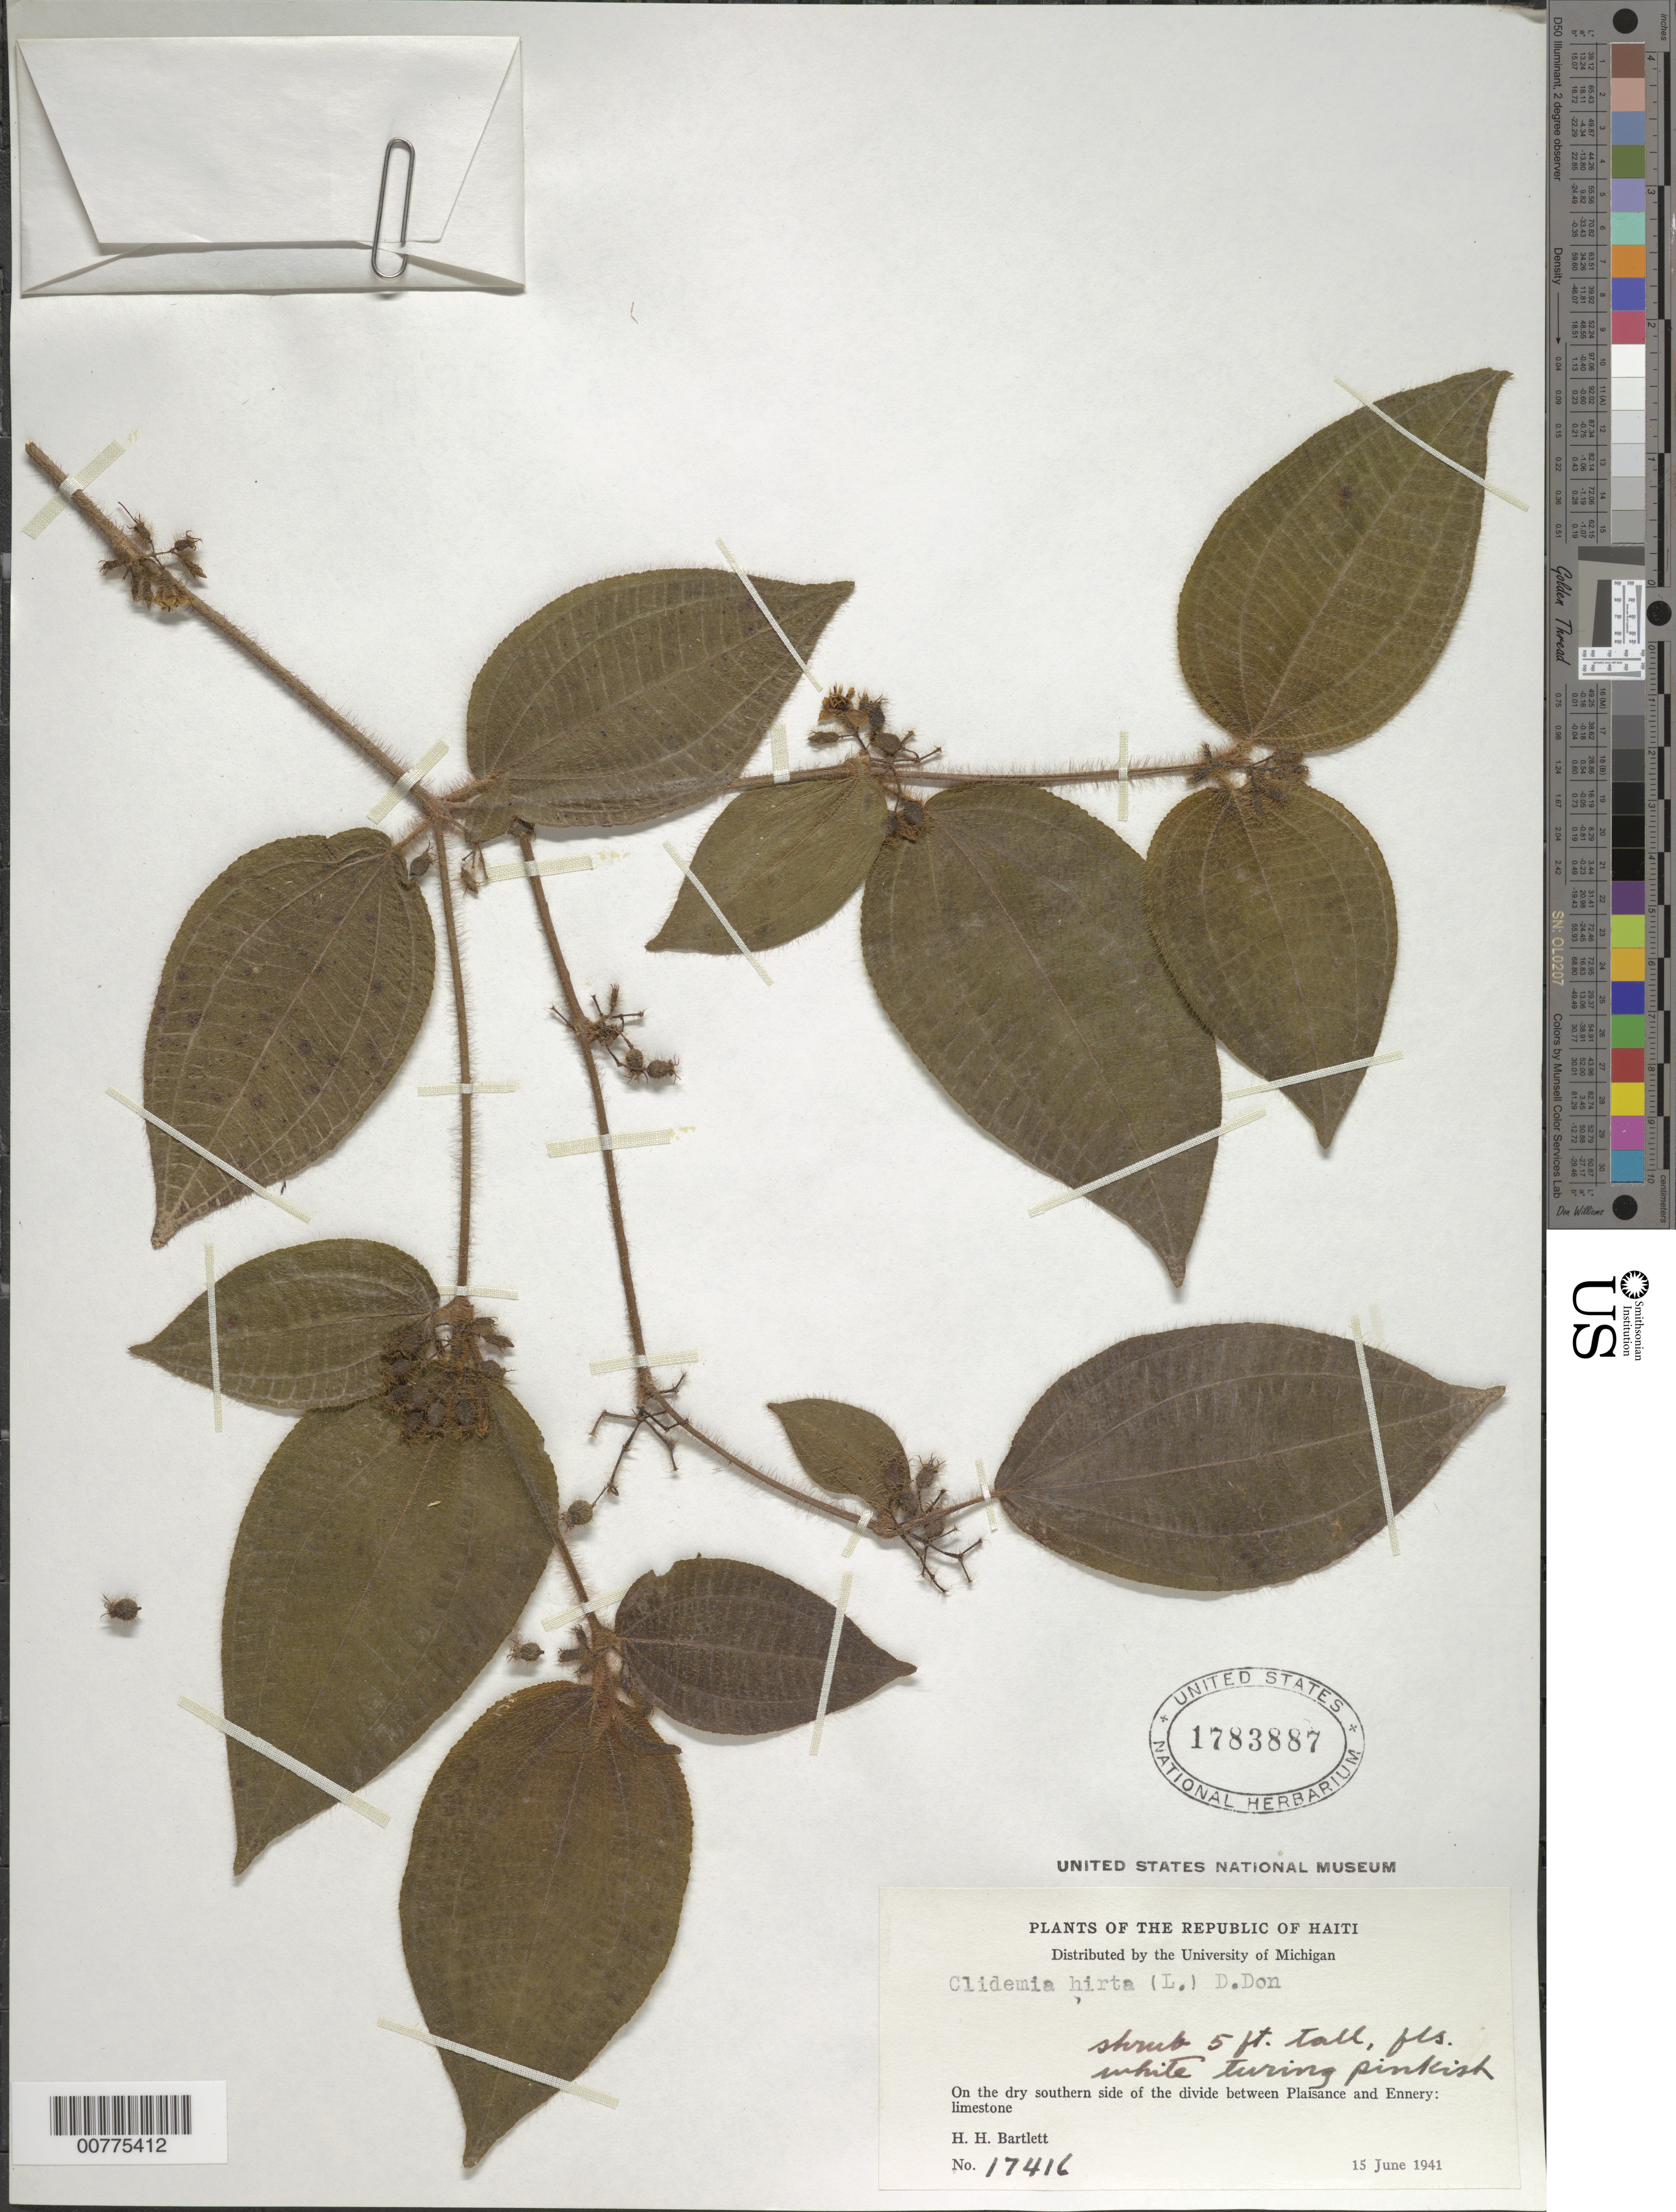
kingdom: Plantae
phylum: Tracheophyta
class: Magnoliopsida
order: Myrtales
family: Melastomataceae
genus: Clidemia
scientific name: Clidemia hirta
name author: (L.) D. Don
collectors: H. H. Bartlett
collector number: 17416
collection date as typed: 15 Jun 1941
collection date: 1941-06-15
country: Haiti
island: Hispaniola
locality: On the dry southern side of the divide between Plaisance and Ennery.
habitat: Limestone.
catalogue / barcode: US 1783887